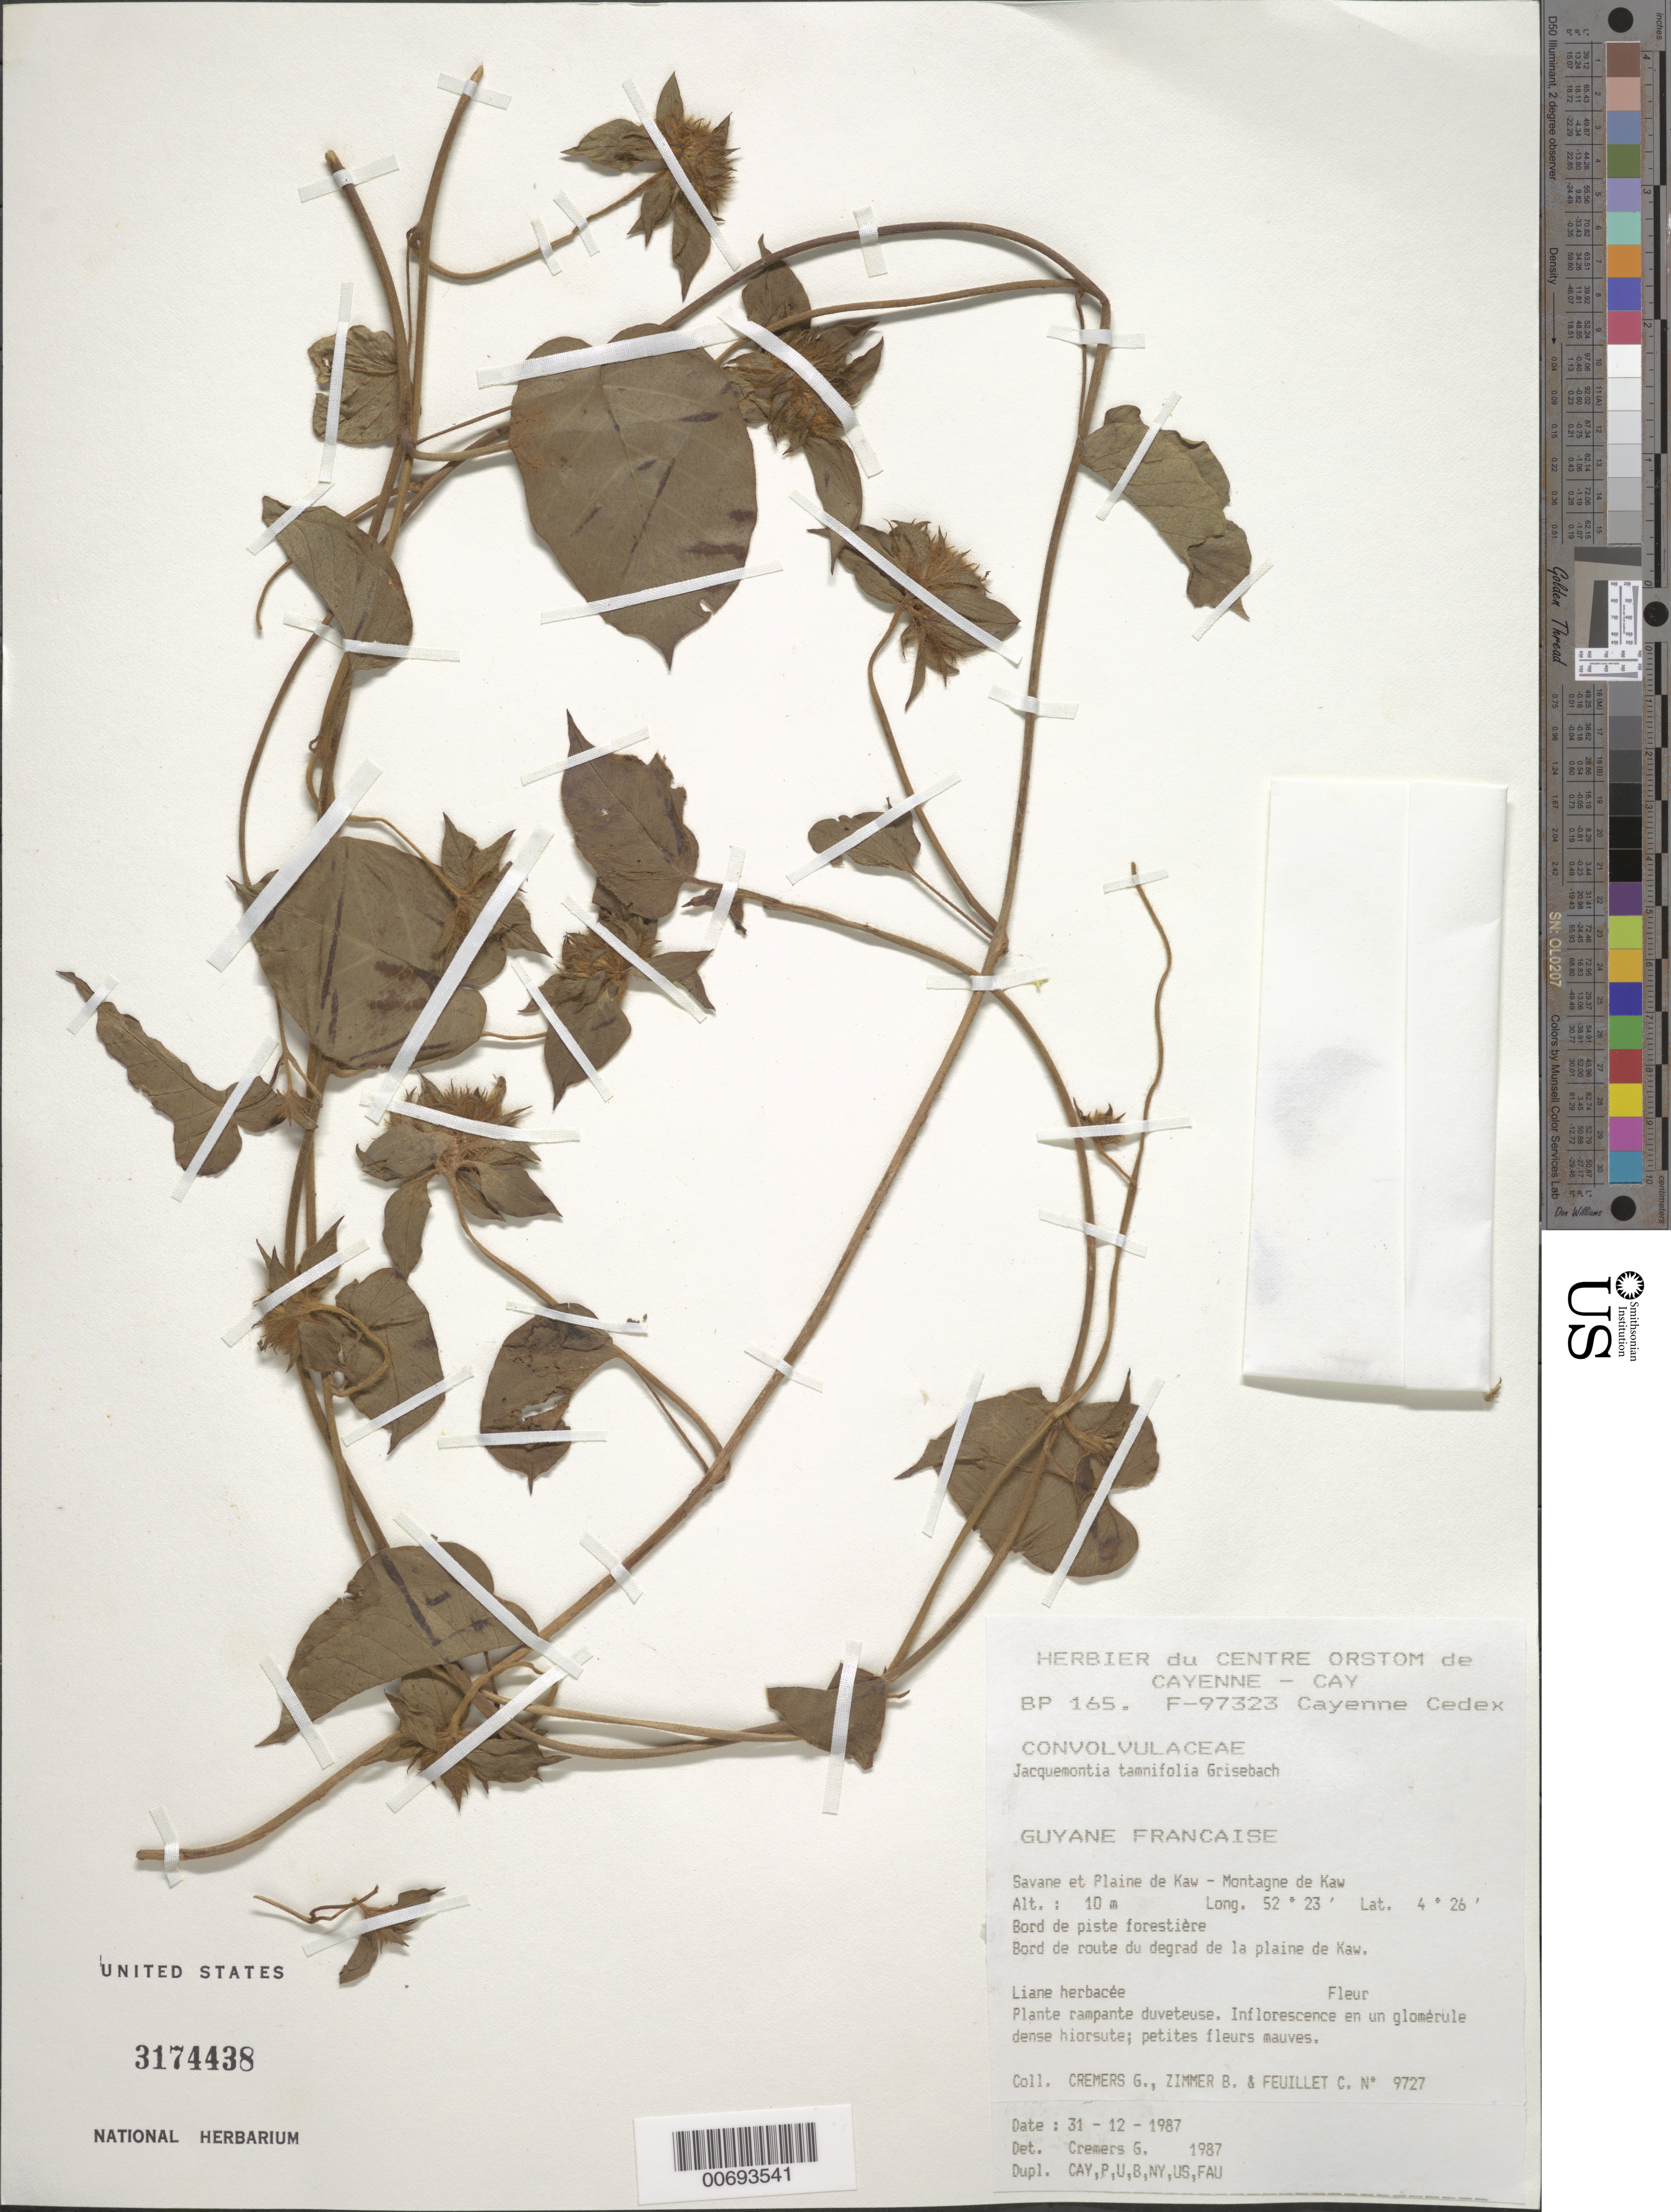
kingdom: Plantae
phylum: Tracheophyta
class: Magnoliopsida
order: Solanales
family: Convolvulaceae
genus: Jacquemontia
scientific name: Jacquemontia tamnifolia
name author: (L.) Griseb.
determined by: Cremers, Georges A.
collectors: G. Cremers, B. Zimmer & C. Feuillet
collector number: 9727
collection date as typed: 31 Dec 1987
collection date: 1987-12-31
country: French Guiana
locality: Montagne de Kaw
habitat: Bord de piste forestiere. Bord de route du degrade de la plaine de Kaw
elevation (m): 10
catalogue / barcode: US 3174438